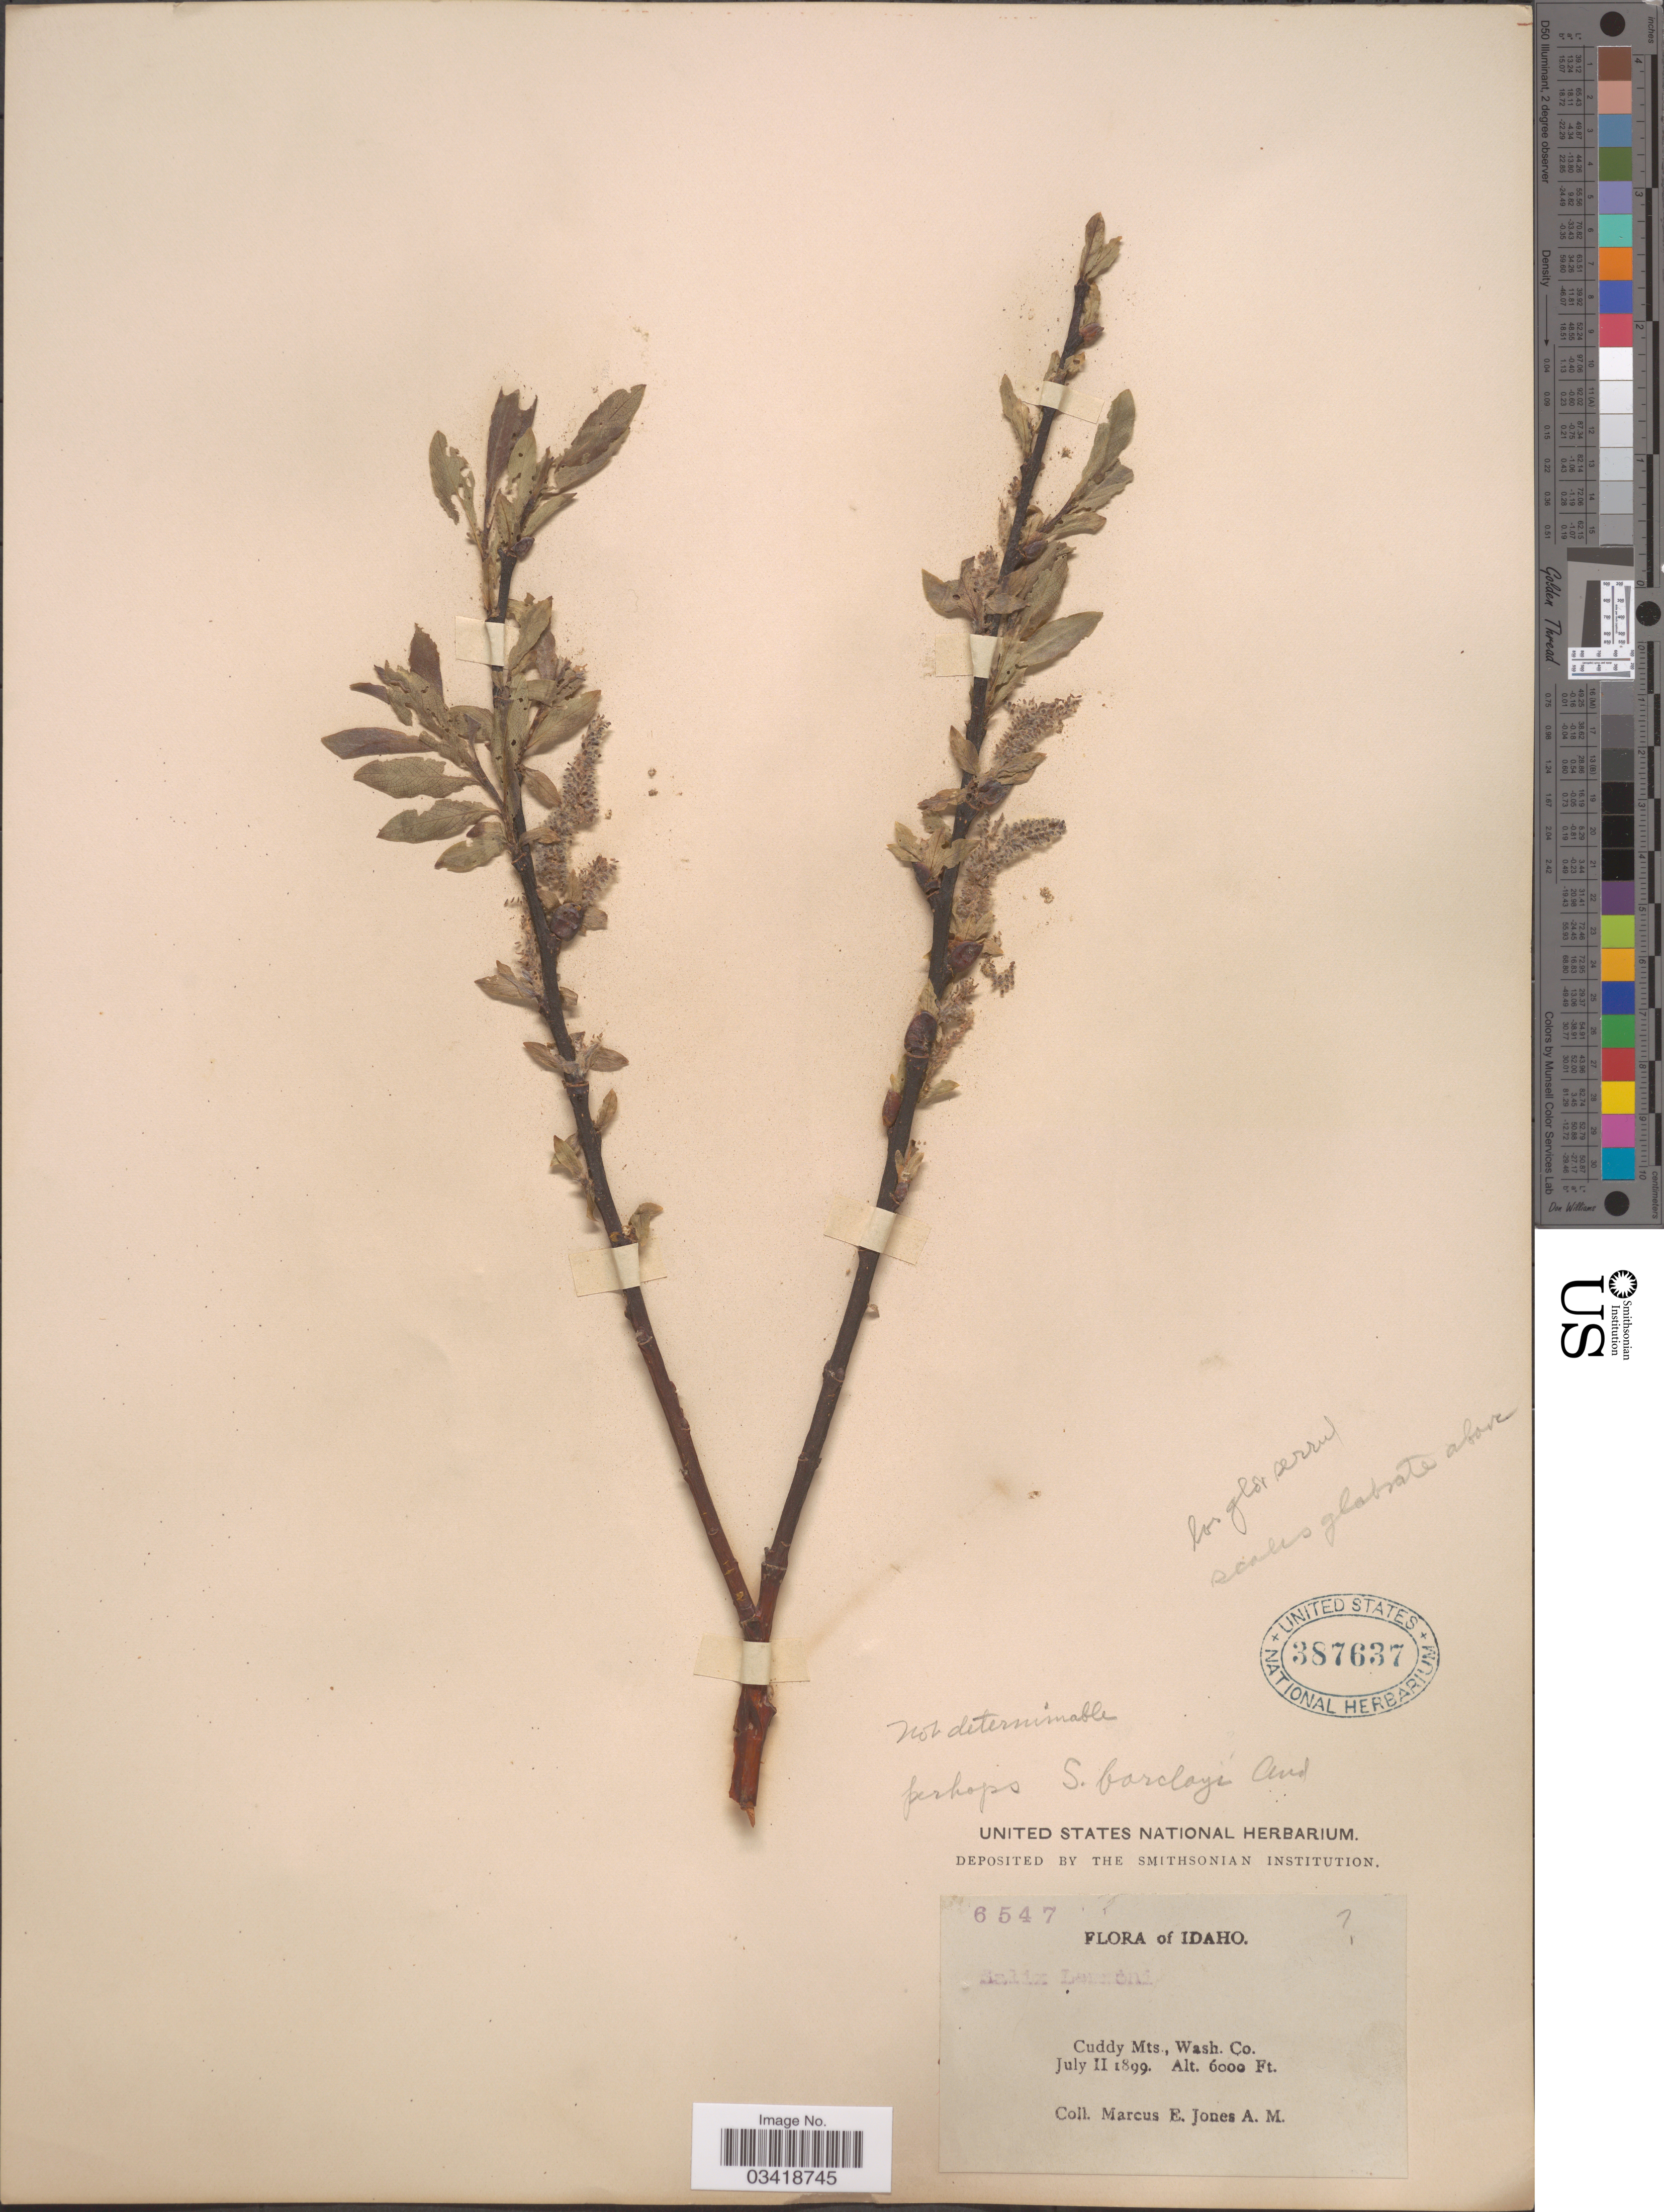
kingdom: Plantae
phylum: Tracheophyta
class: Magnoliopsida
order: Malpighiales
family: Salicaceae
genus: Salix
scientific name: Salix barclayi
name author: Andersson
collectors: M. E. Jones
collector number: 6547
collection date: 1899-07-11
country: United States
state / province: Idaho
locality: Cuddy Mts., Wash. Co.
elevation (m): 1829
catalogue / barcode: US 387637